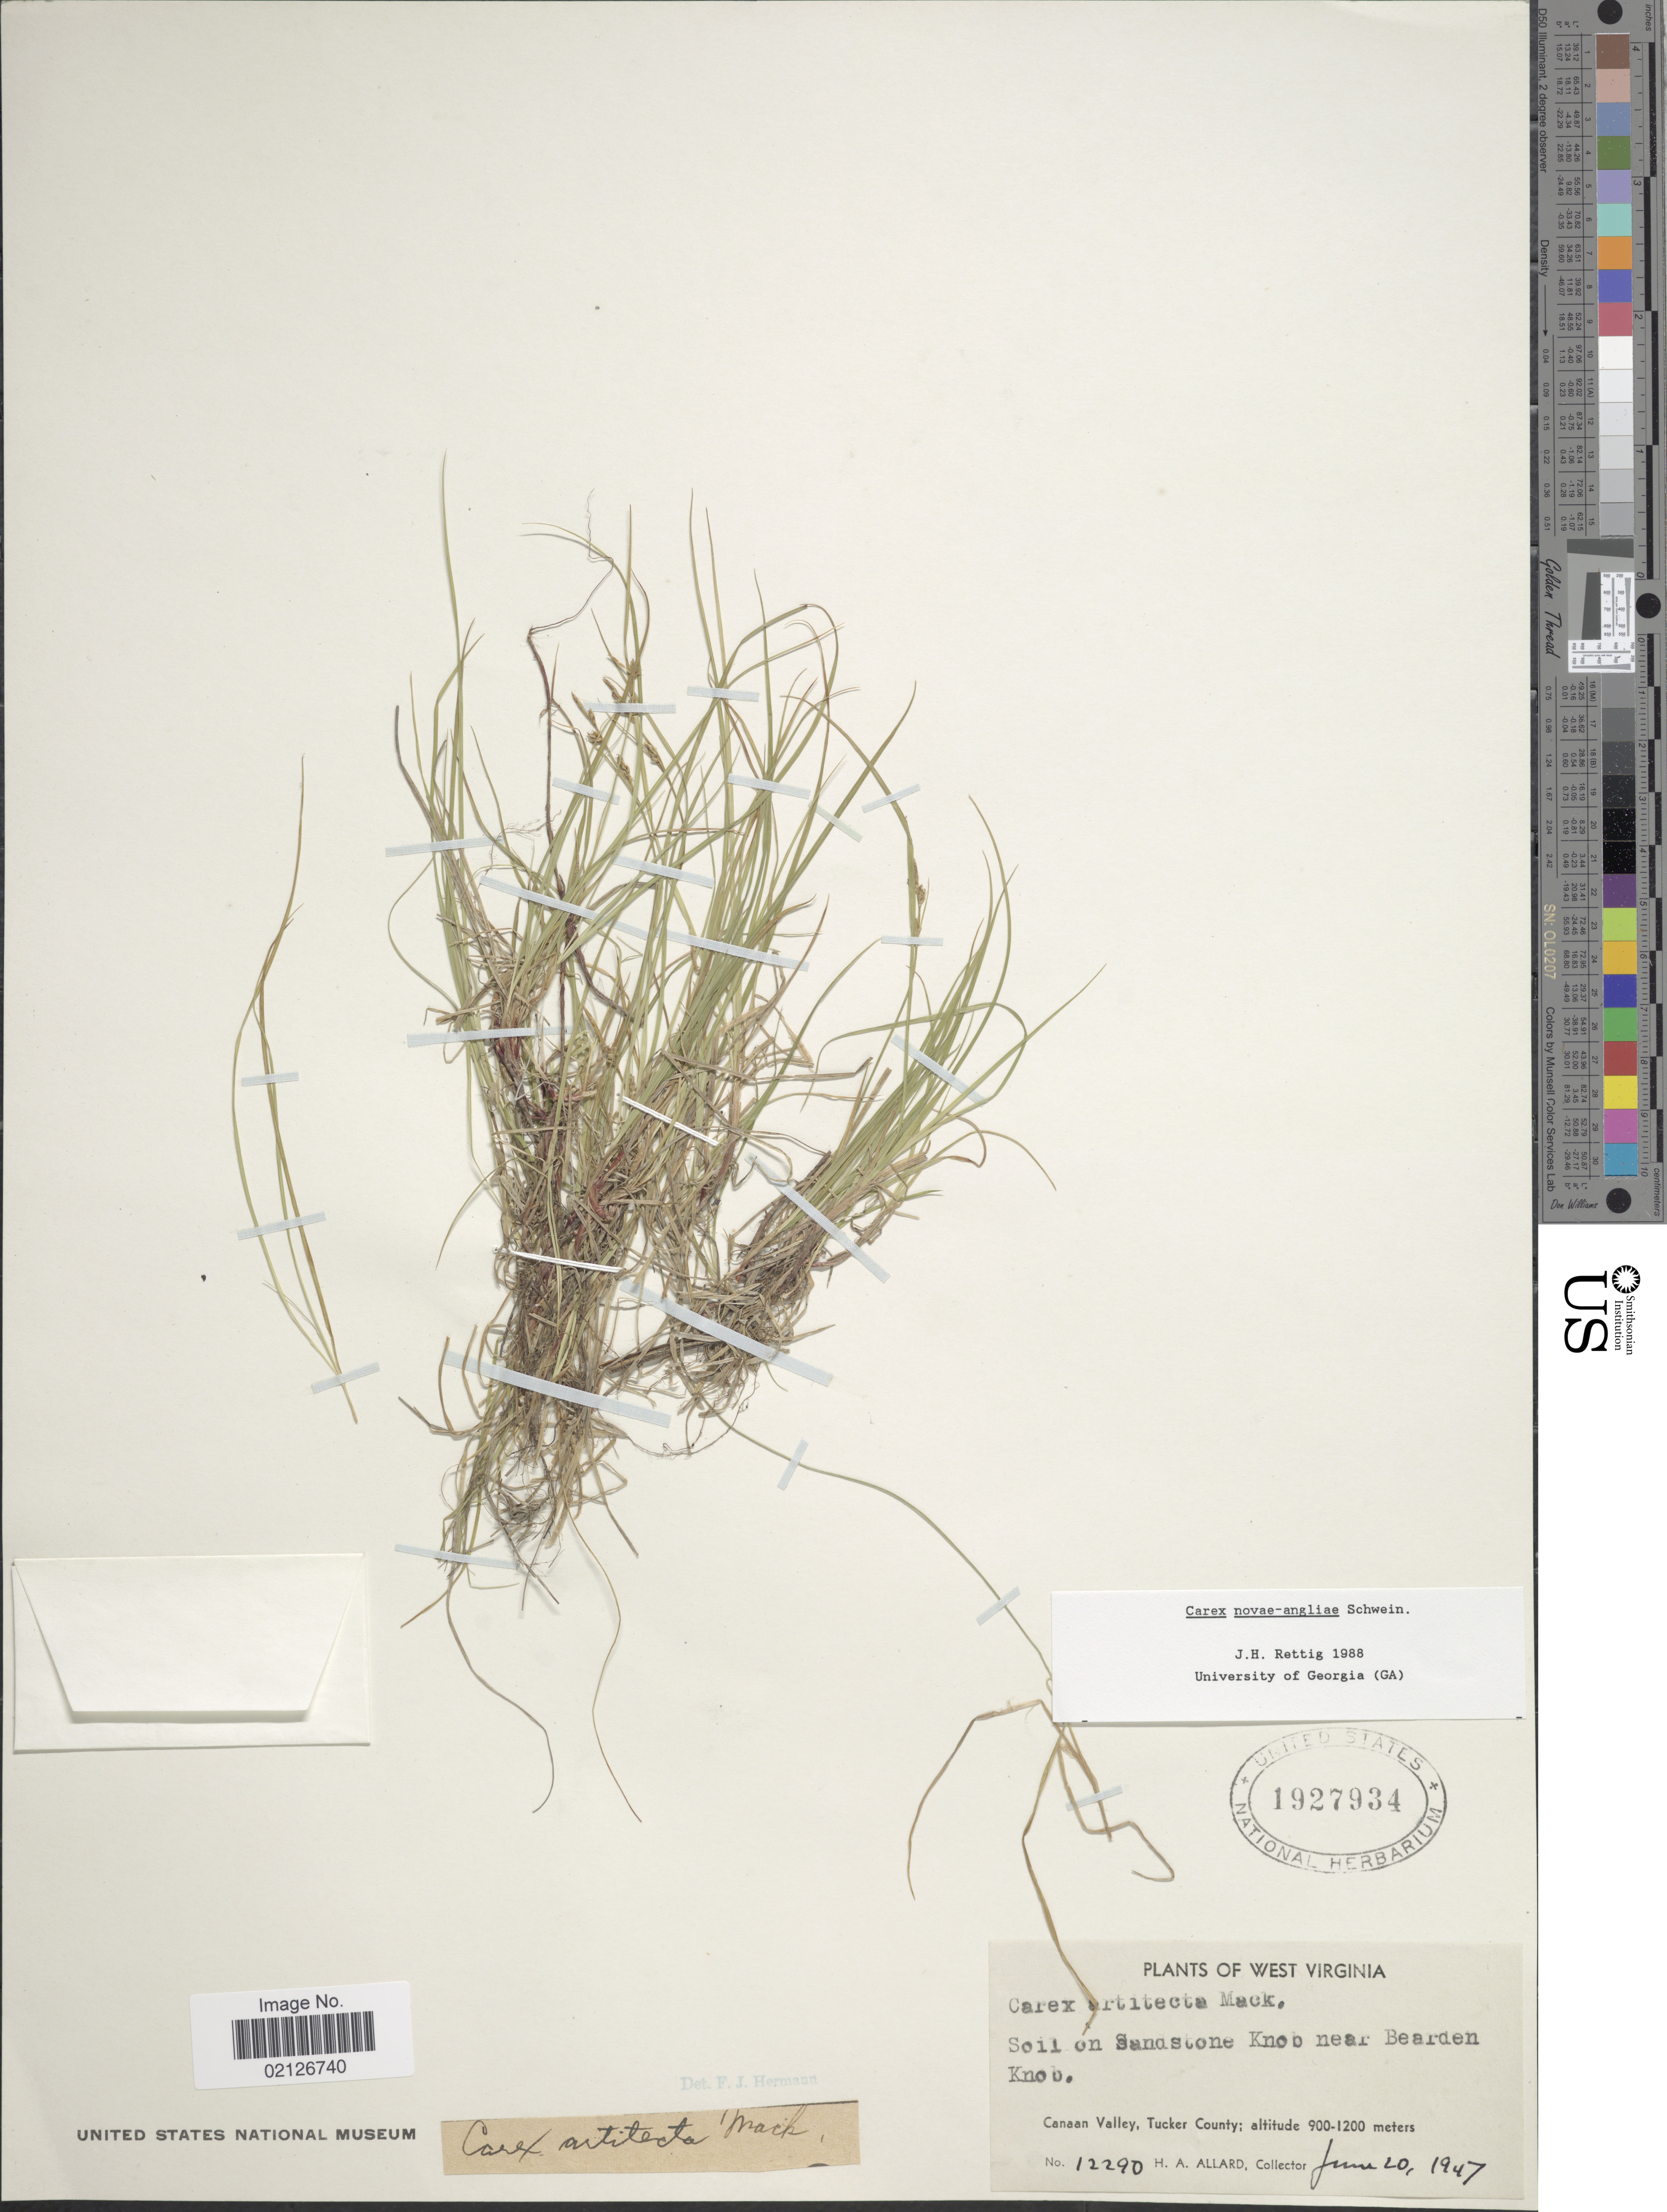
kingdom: Plantae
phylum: Tracheophyta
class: Liliopsida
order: Poales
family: Cyperaceae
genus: Carex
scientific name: Carex novae-angliae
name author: Schwein.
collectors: H. A. Allard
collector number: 12290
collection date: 1947-06-20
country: United States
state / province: Washington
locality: Soil on Sandstone Knob near Bearden Knob, Canaan Valley, Tucker County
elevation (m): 900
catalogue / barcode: US 1927934